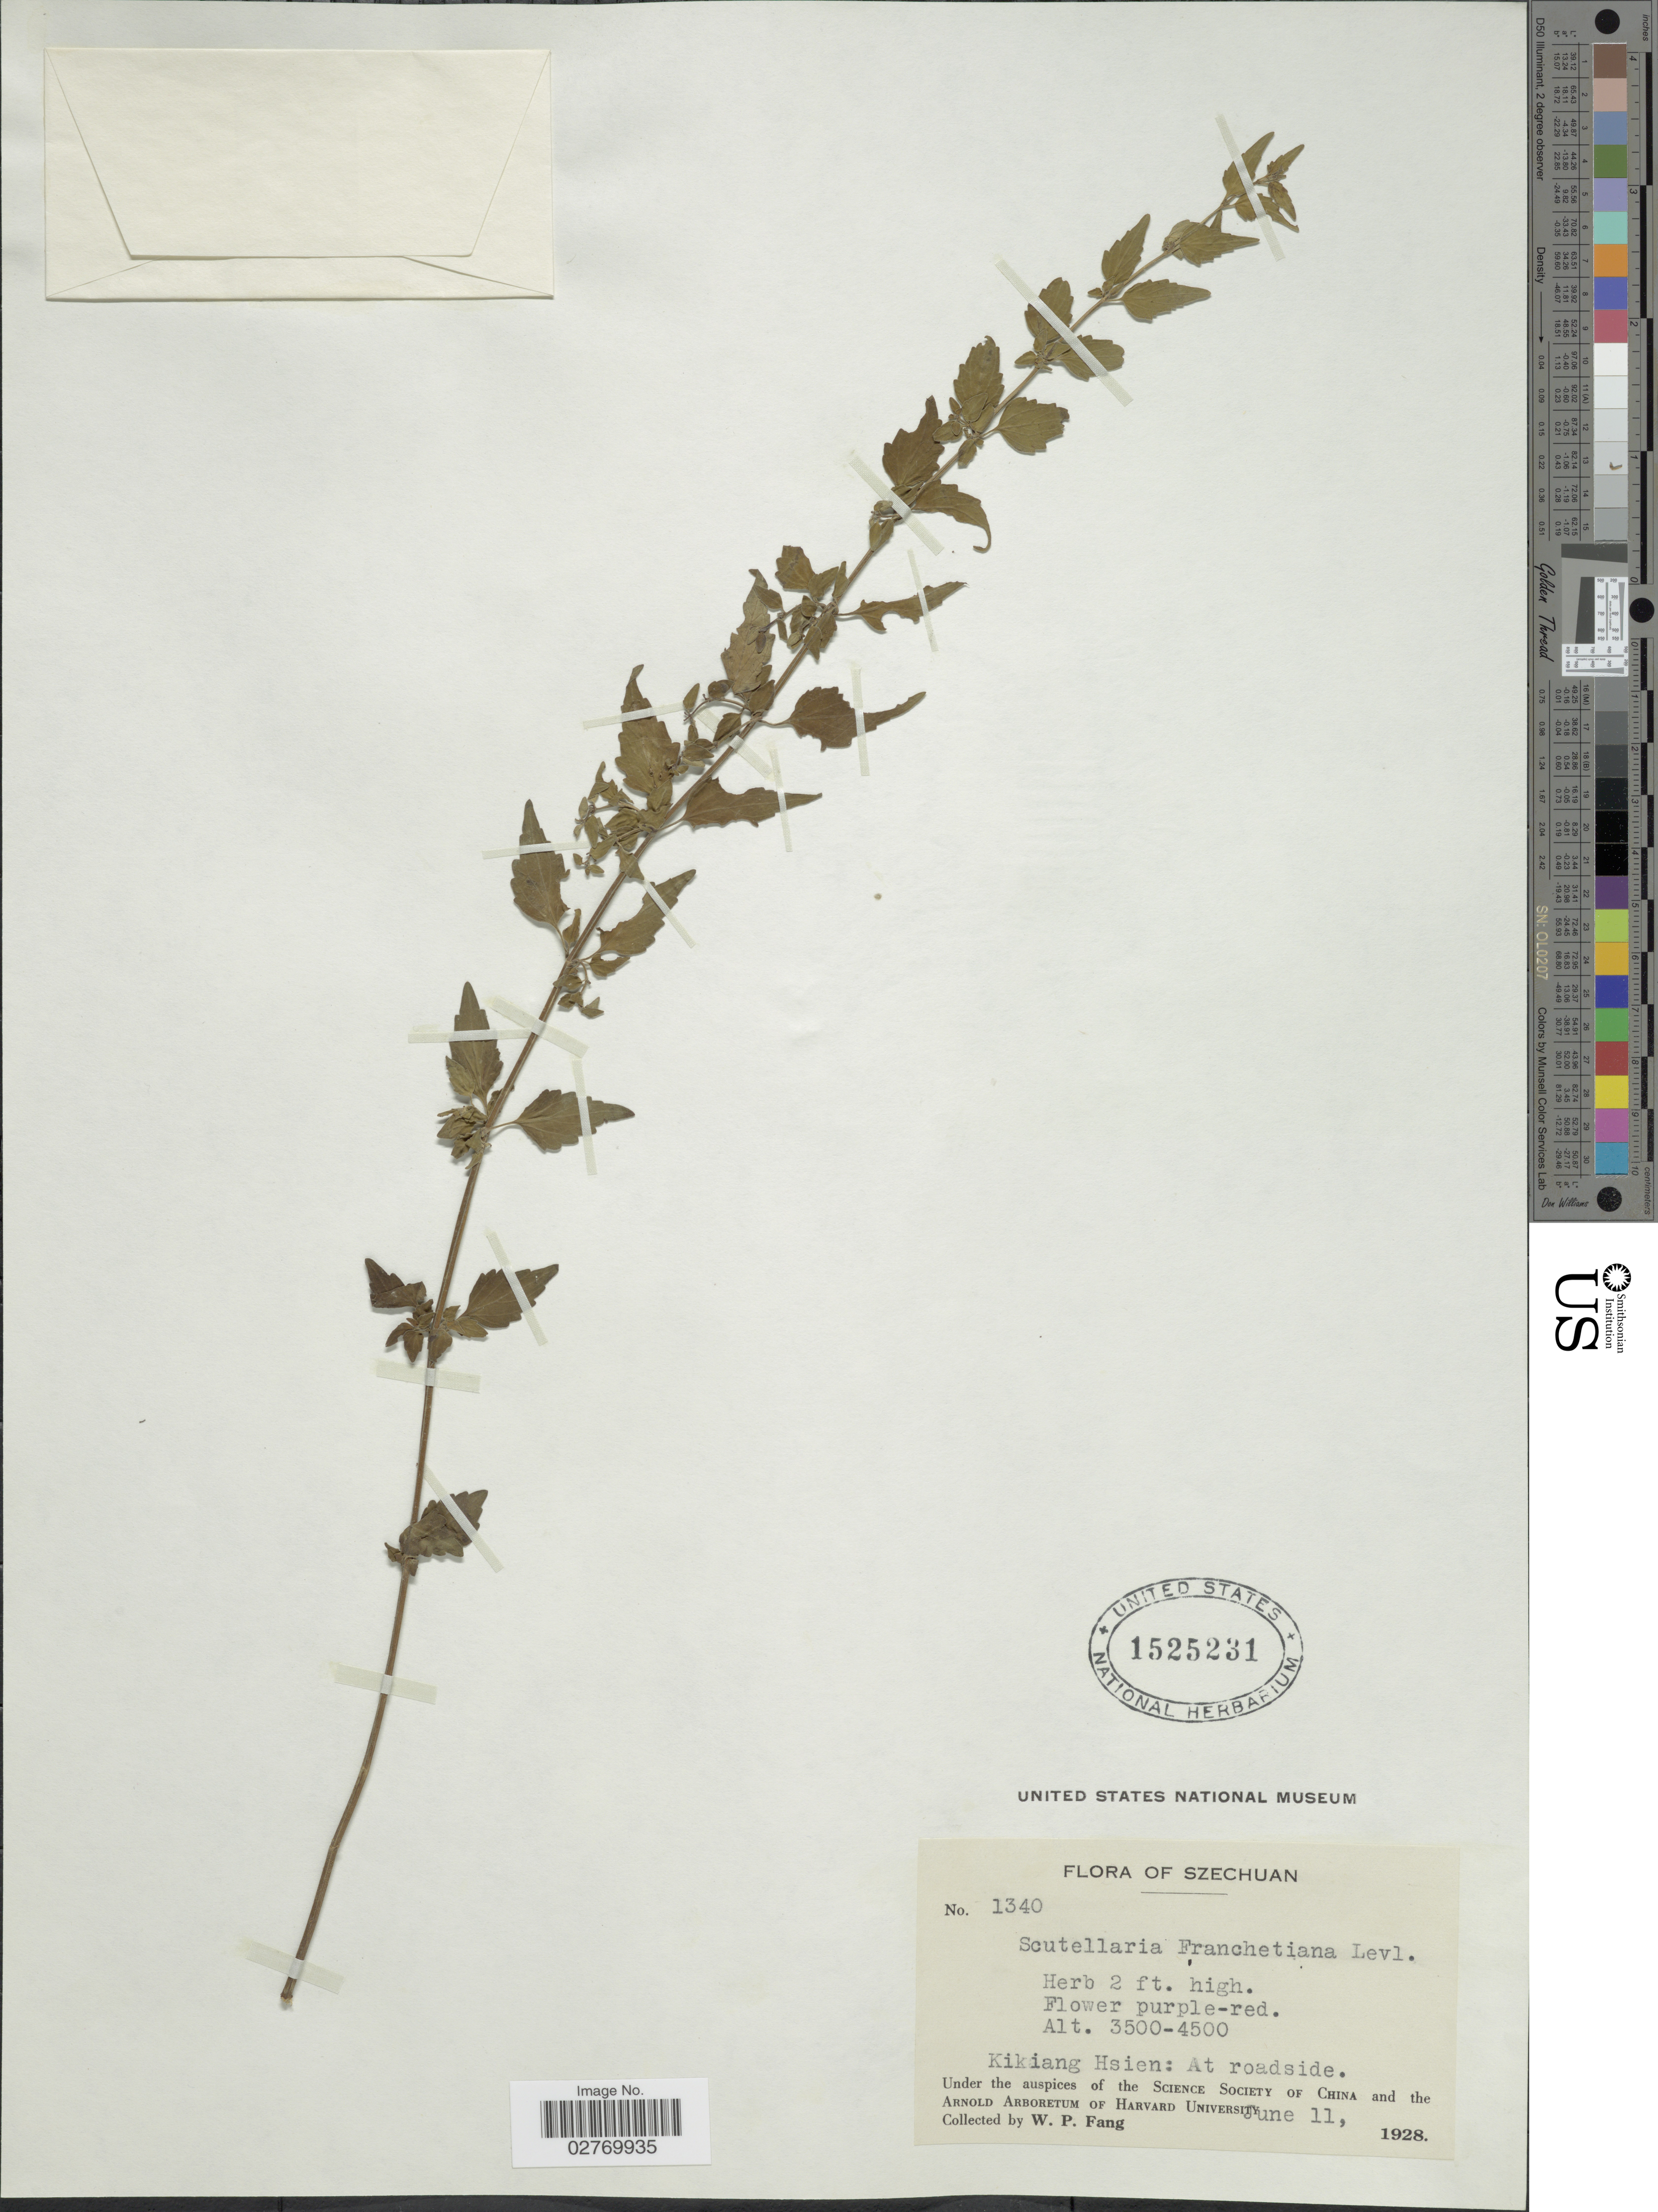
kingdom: Plantae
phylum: Tracheophyta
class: Magnoliopsida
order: Lamiales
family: Lamiaceae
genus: Scutellaria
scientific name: Scutellaria franchetiana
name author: H. Lév.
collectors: W. P. Fang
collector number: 1340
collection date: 1928-06-11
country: China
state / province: Sichuan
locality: Szechuan. Kikiang Hsien: At roadside.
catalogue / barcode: US 1525231